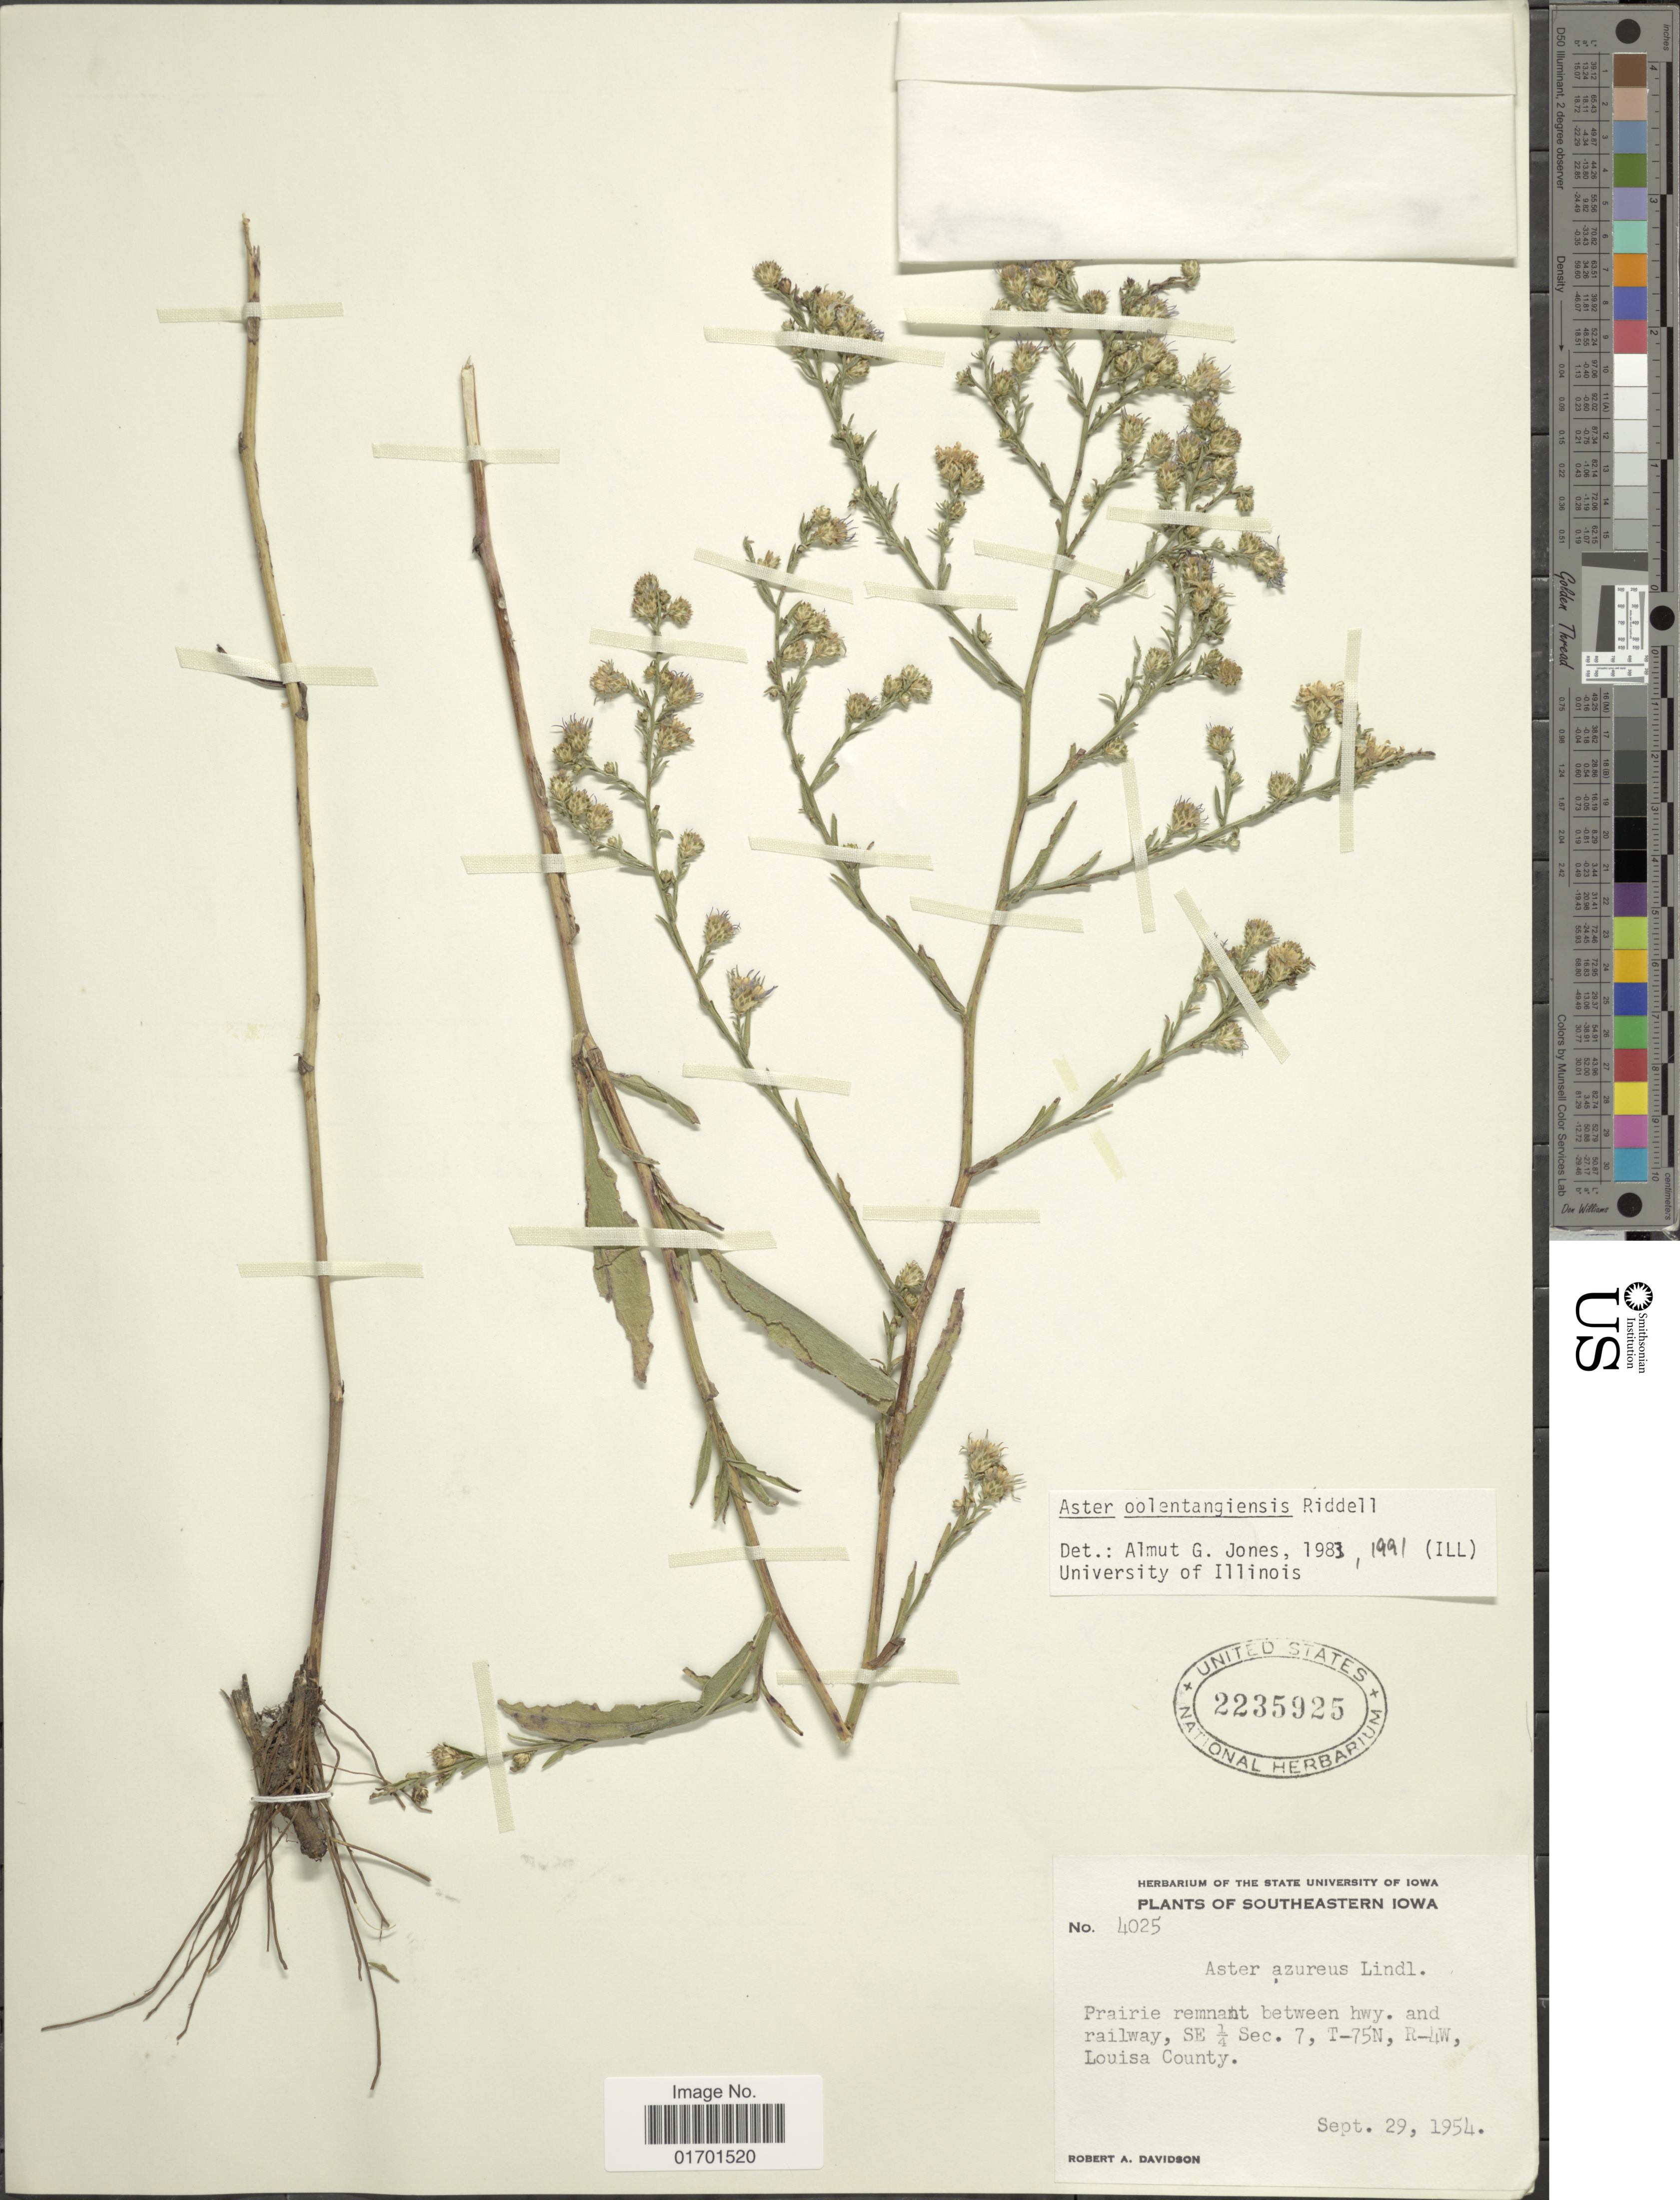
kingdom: Plantae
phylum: Tracheophyta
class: Magnoliopsida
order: Asterales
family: Asteraceae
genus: Symphyotrichum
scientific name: Symphyotrichum oolentangiense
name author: (Riddell) G.L. Nesom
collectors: R. A. Davidson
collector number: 4025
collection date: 1954-09-29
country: United States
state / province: Iowa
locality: Southeastern Iowa, Prairie remnant between hwy. and railway, SE ¼ Sec. 7, T-75N, R-4W, Louisa County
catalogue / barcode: US 2235925